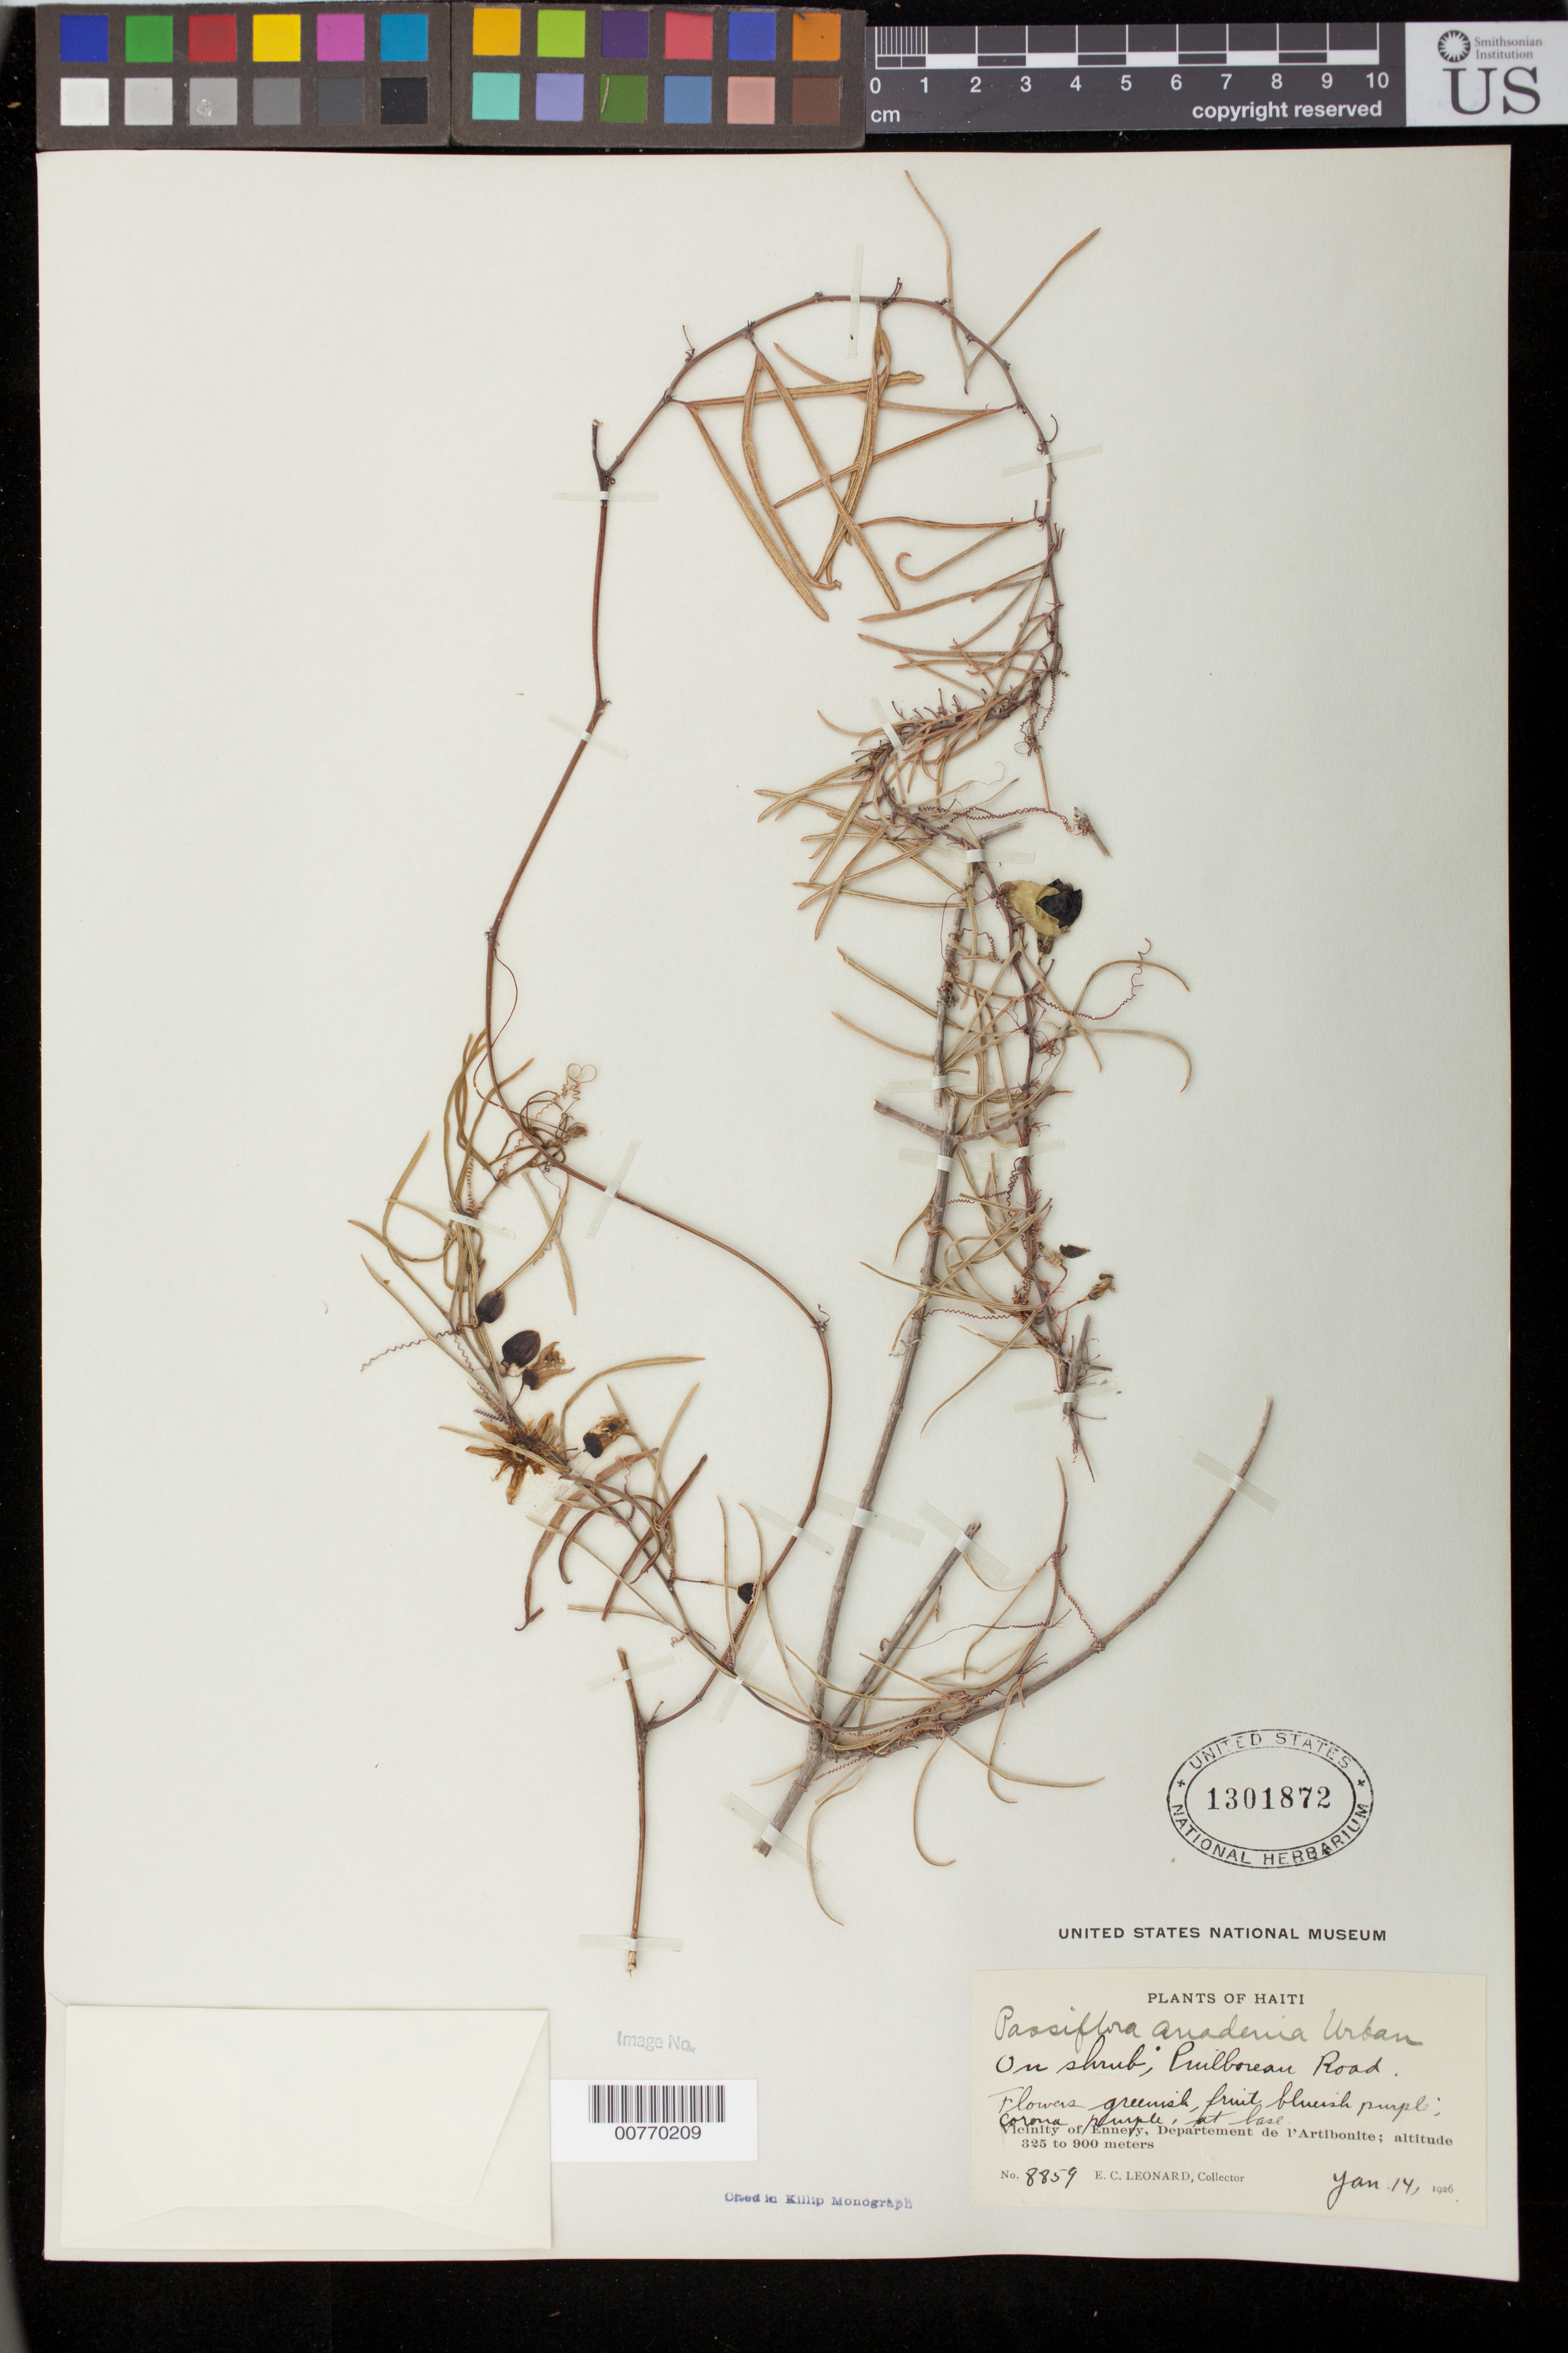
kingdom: Plantae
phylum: Tracheophyta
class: Magnoliopsida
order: Malpighiales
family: Passifloraceae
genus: Passiflora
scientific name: Passiflora anadenia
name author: Urb.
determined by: Killip, Ellsworth P.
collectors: E. C. Leonard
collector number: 8859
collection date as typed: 14 Jan 1926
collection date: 1926-01-14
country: Haiti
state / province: Artibonite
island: Hispaniola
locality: Vicinity of Ennery, Puilboreau road.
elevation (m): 325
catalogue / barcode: US 1301872